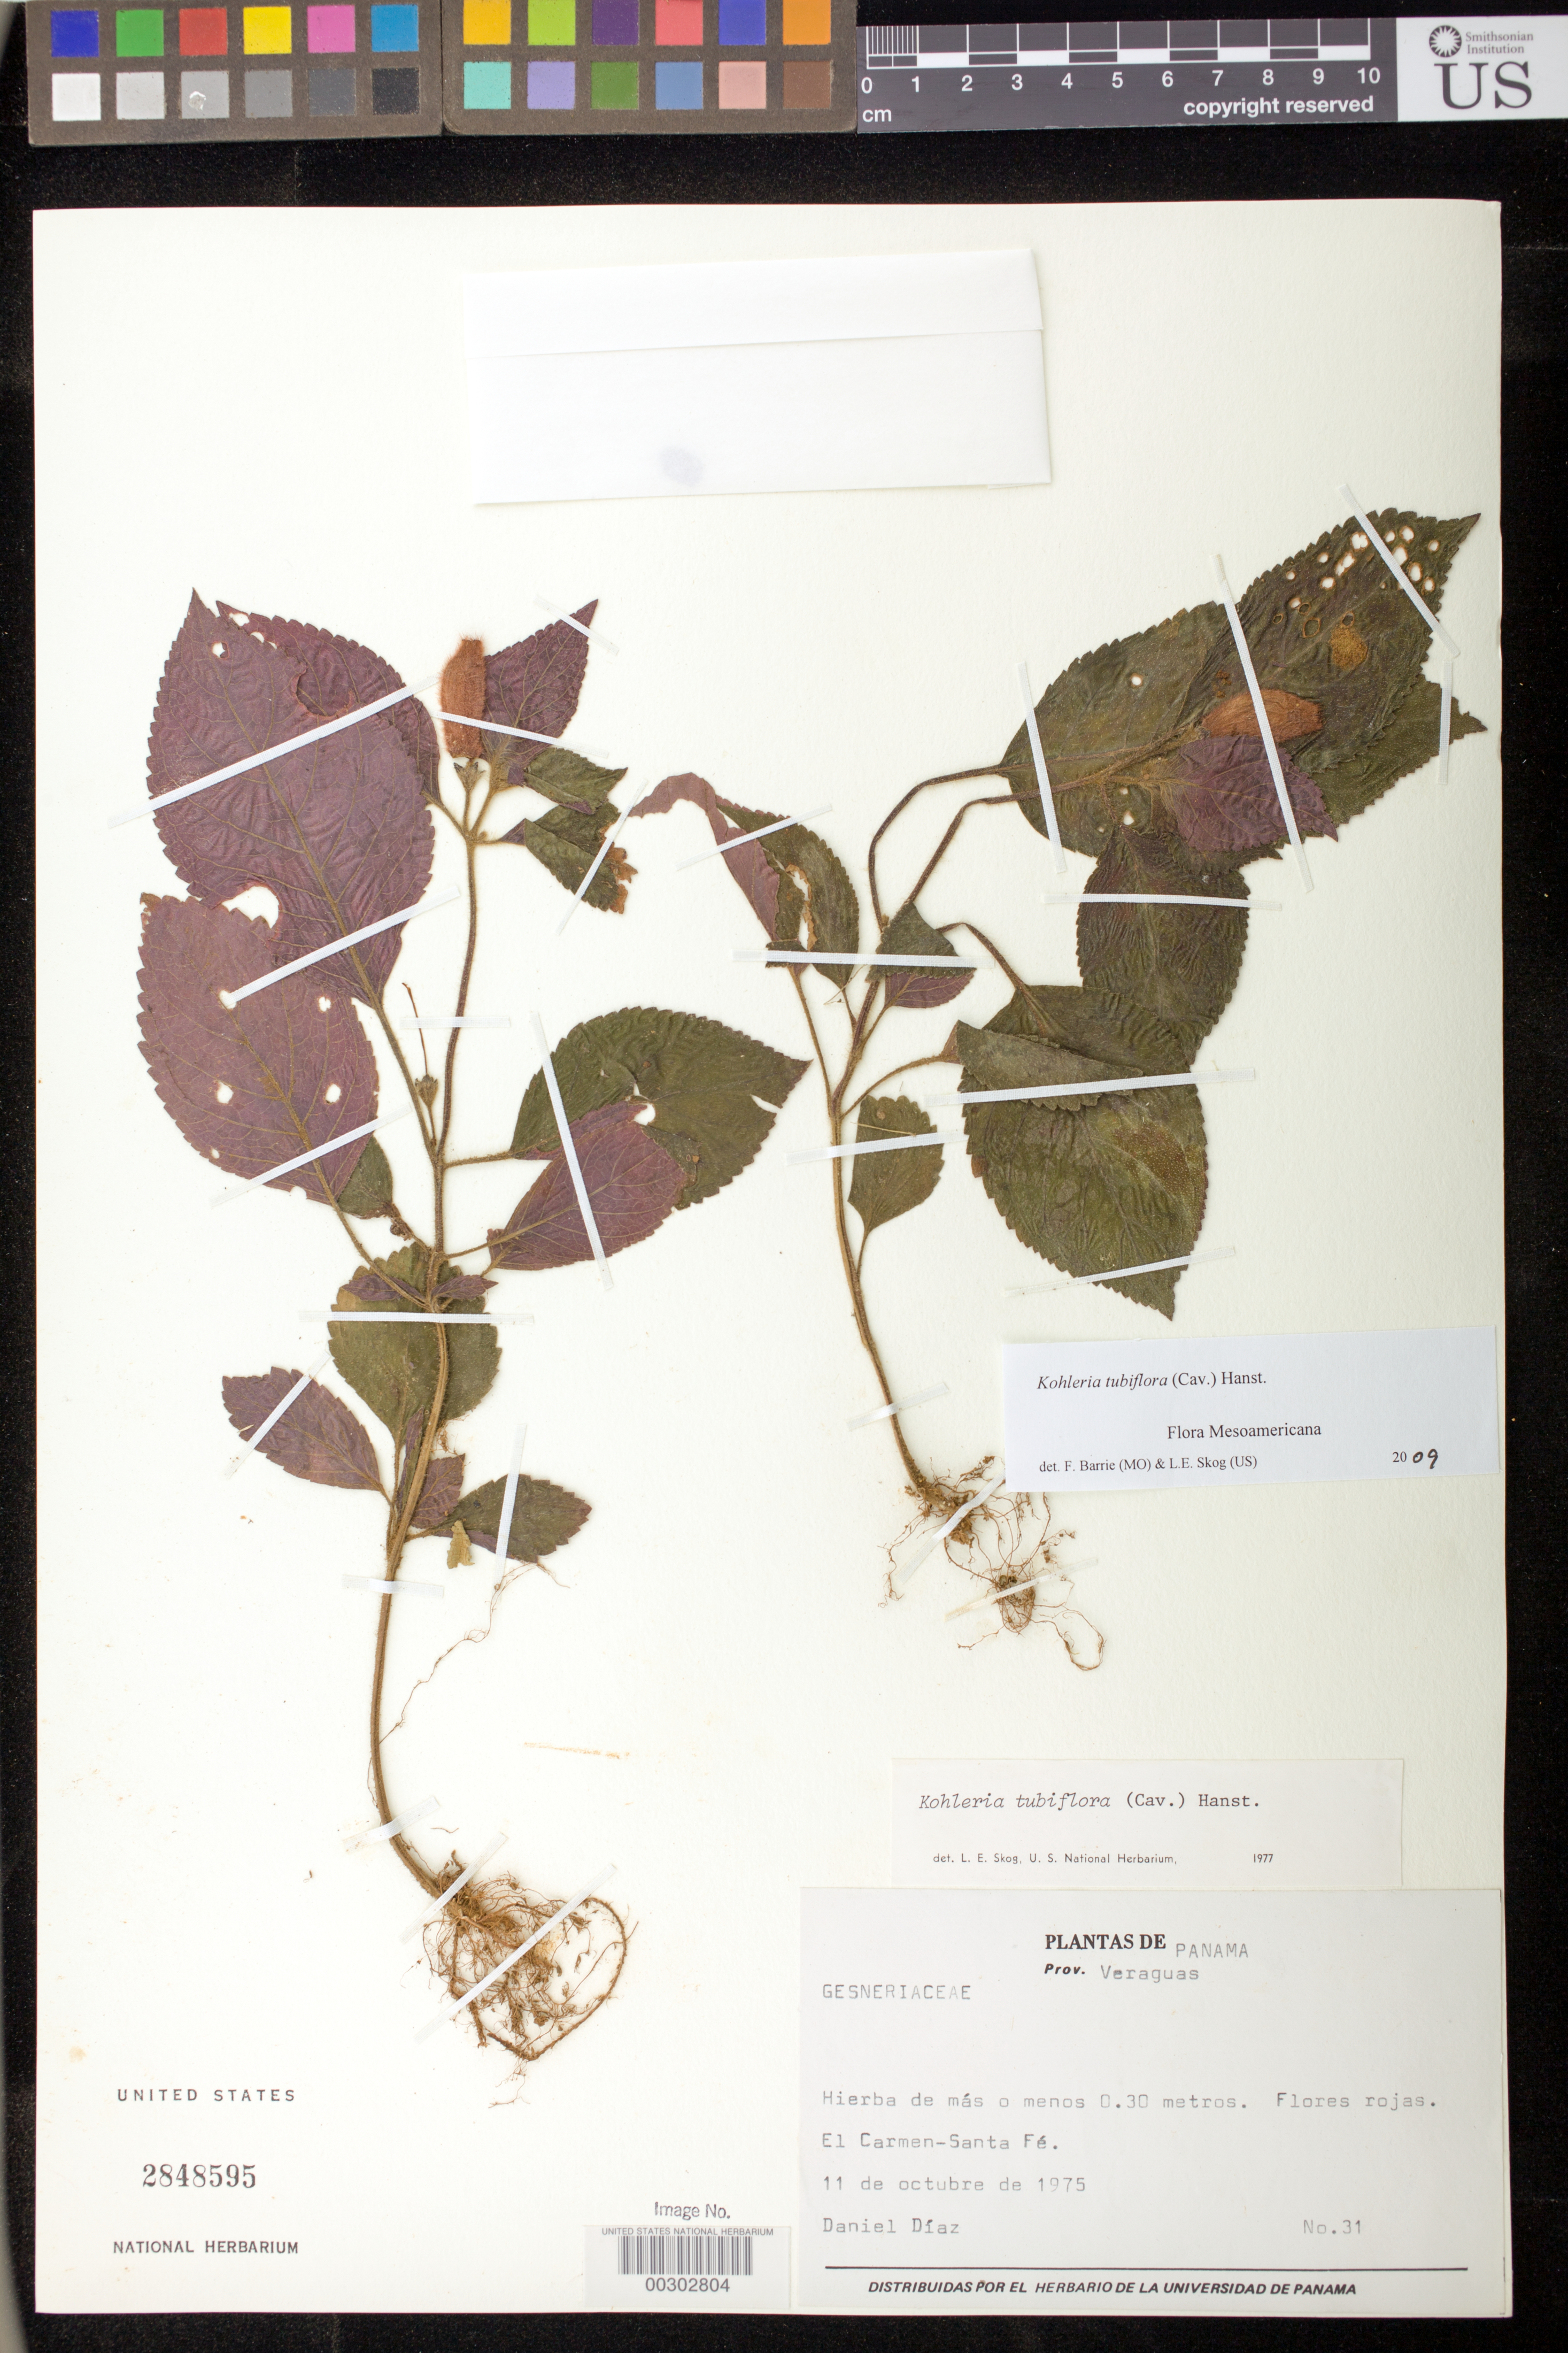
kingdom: Plantae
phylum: Tracheophyta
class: Magnoliopsida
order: Lamiales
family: Gesneriaceae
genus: Kohleria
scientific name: Kohleria tubiflora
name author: (Cav.) Hanst.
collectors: D. Díaz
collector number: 31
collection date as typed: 11 Oct 1975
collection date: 1975-10-11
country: Panama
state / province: Veraguas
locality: El Carmen-Santa Fe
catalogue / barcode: US 2848595